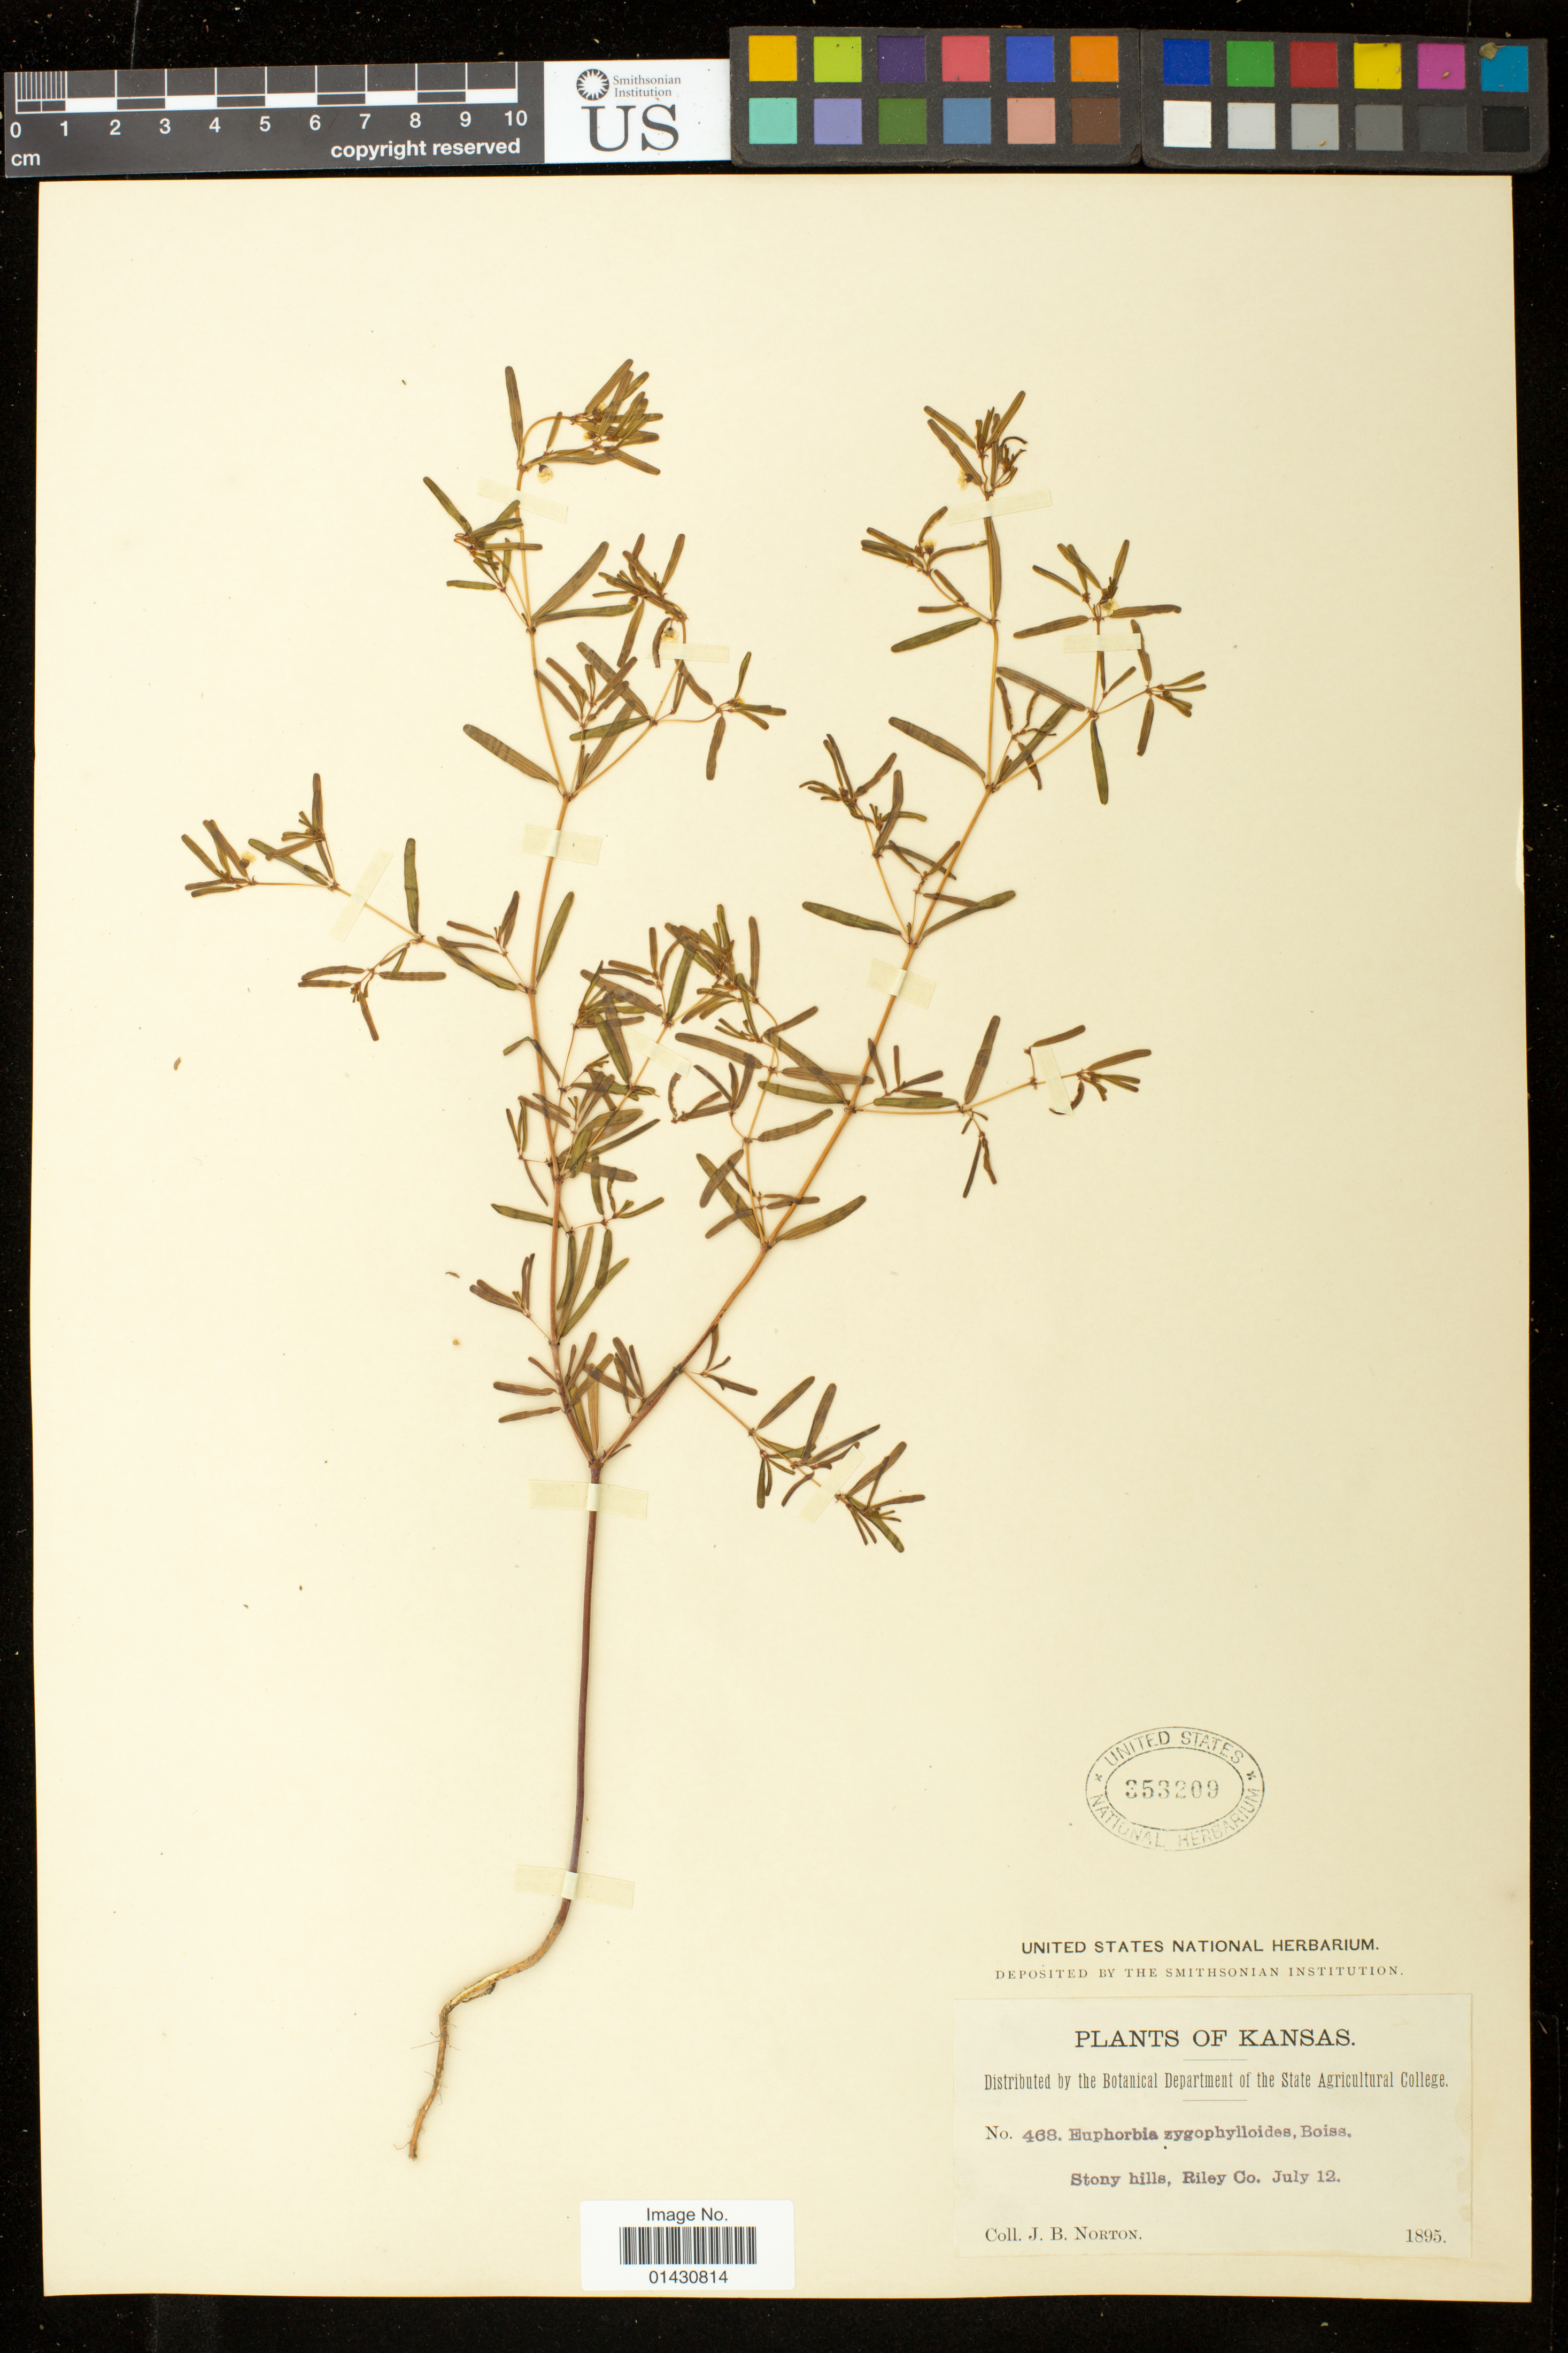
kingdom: Plantae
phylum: Tracheophyta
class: Magnoliopsida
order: Malpighiales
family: Euphorbiaceae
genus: Euphorbia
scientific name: Euphorbia missurica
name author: Raf.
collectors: J. Norton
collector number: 468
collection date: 1895-07-12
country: United States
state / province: Kansas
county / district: Riley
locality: Stony Hills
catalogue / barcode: US 353209